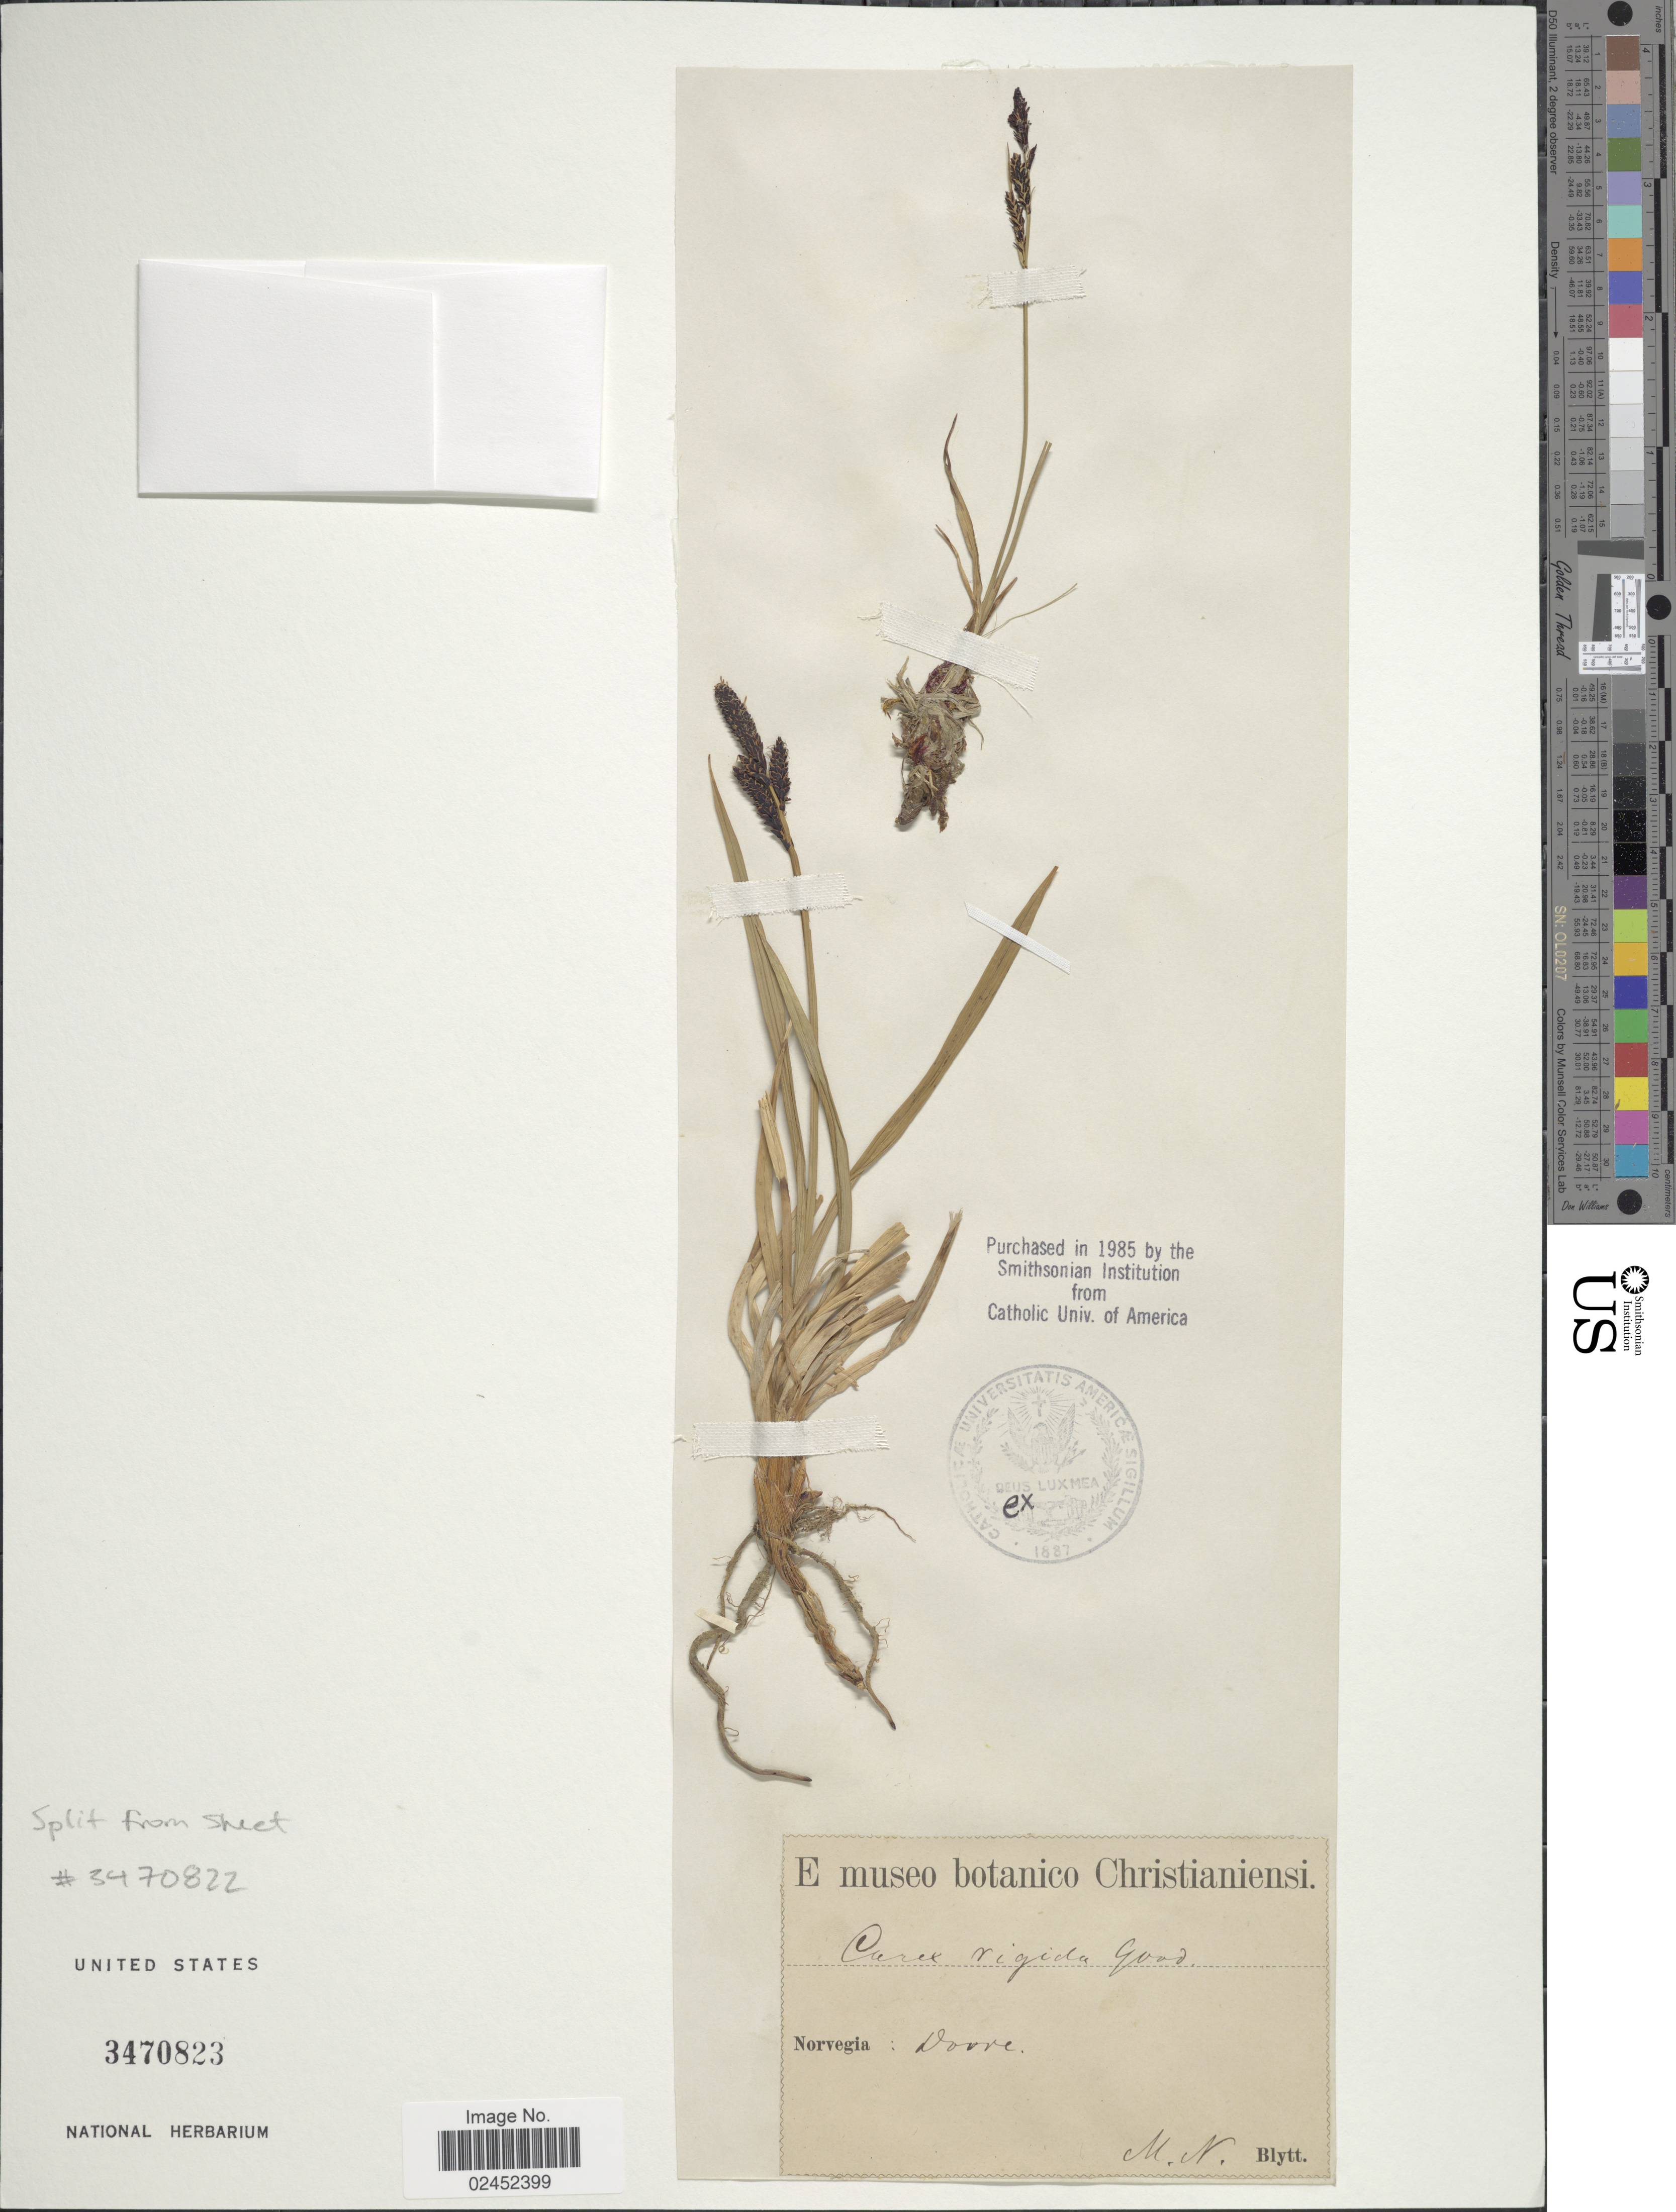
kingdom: Plantae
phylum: Tracheophyta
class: Liliopsida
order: Poales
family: Cyperaceae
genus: Carex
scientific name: Carex bigelowii subsp. bigelowii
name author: Torr. ex Schwein.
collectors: M. N. Blytt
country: Norway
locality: Norvegia: Dovre.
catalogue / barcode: US 3470823